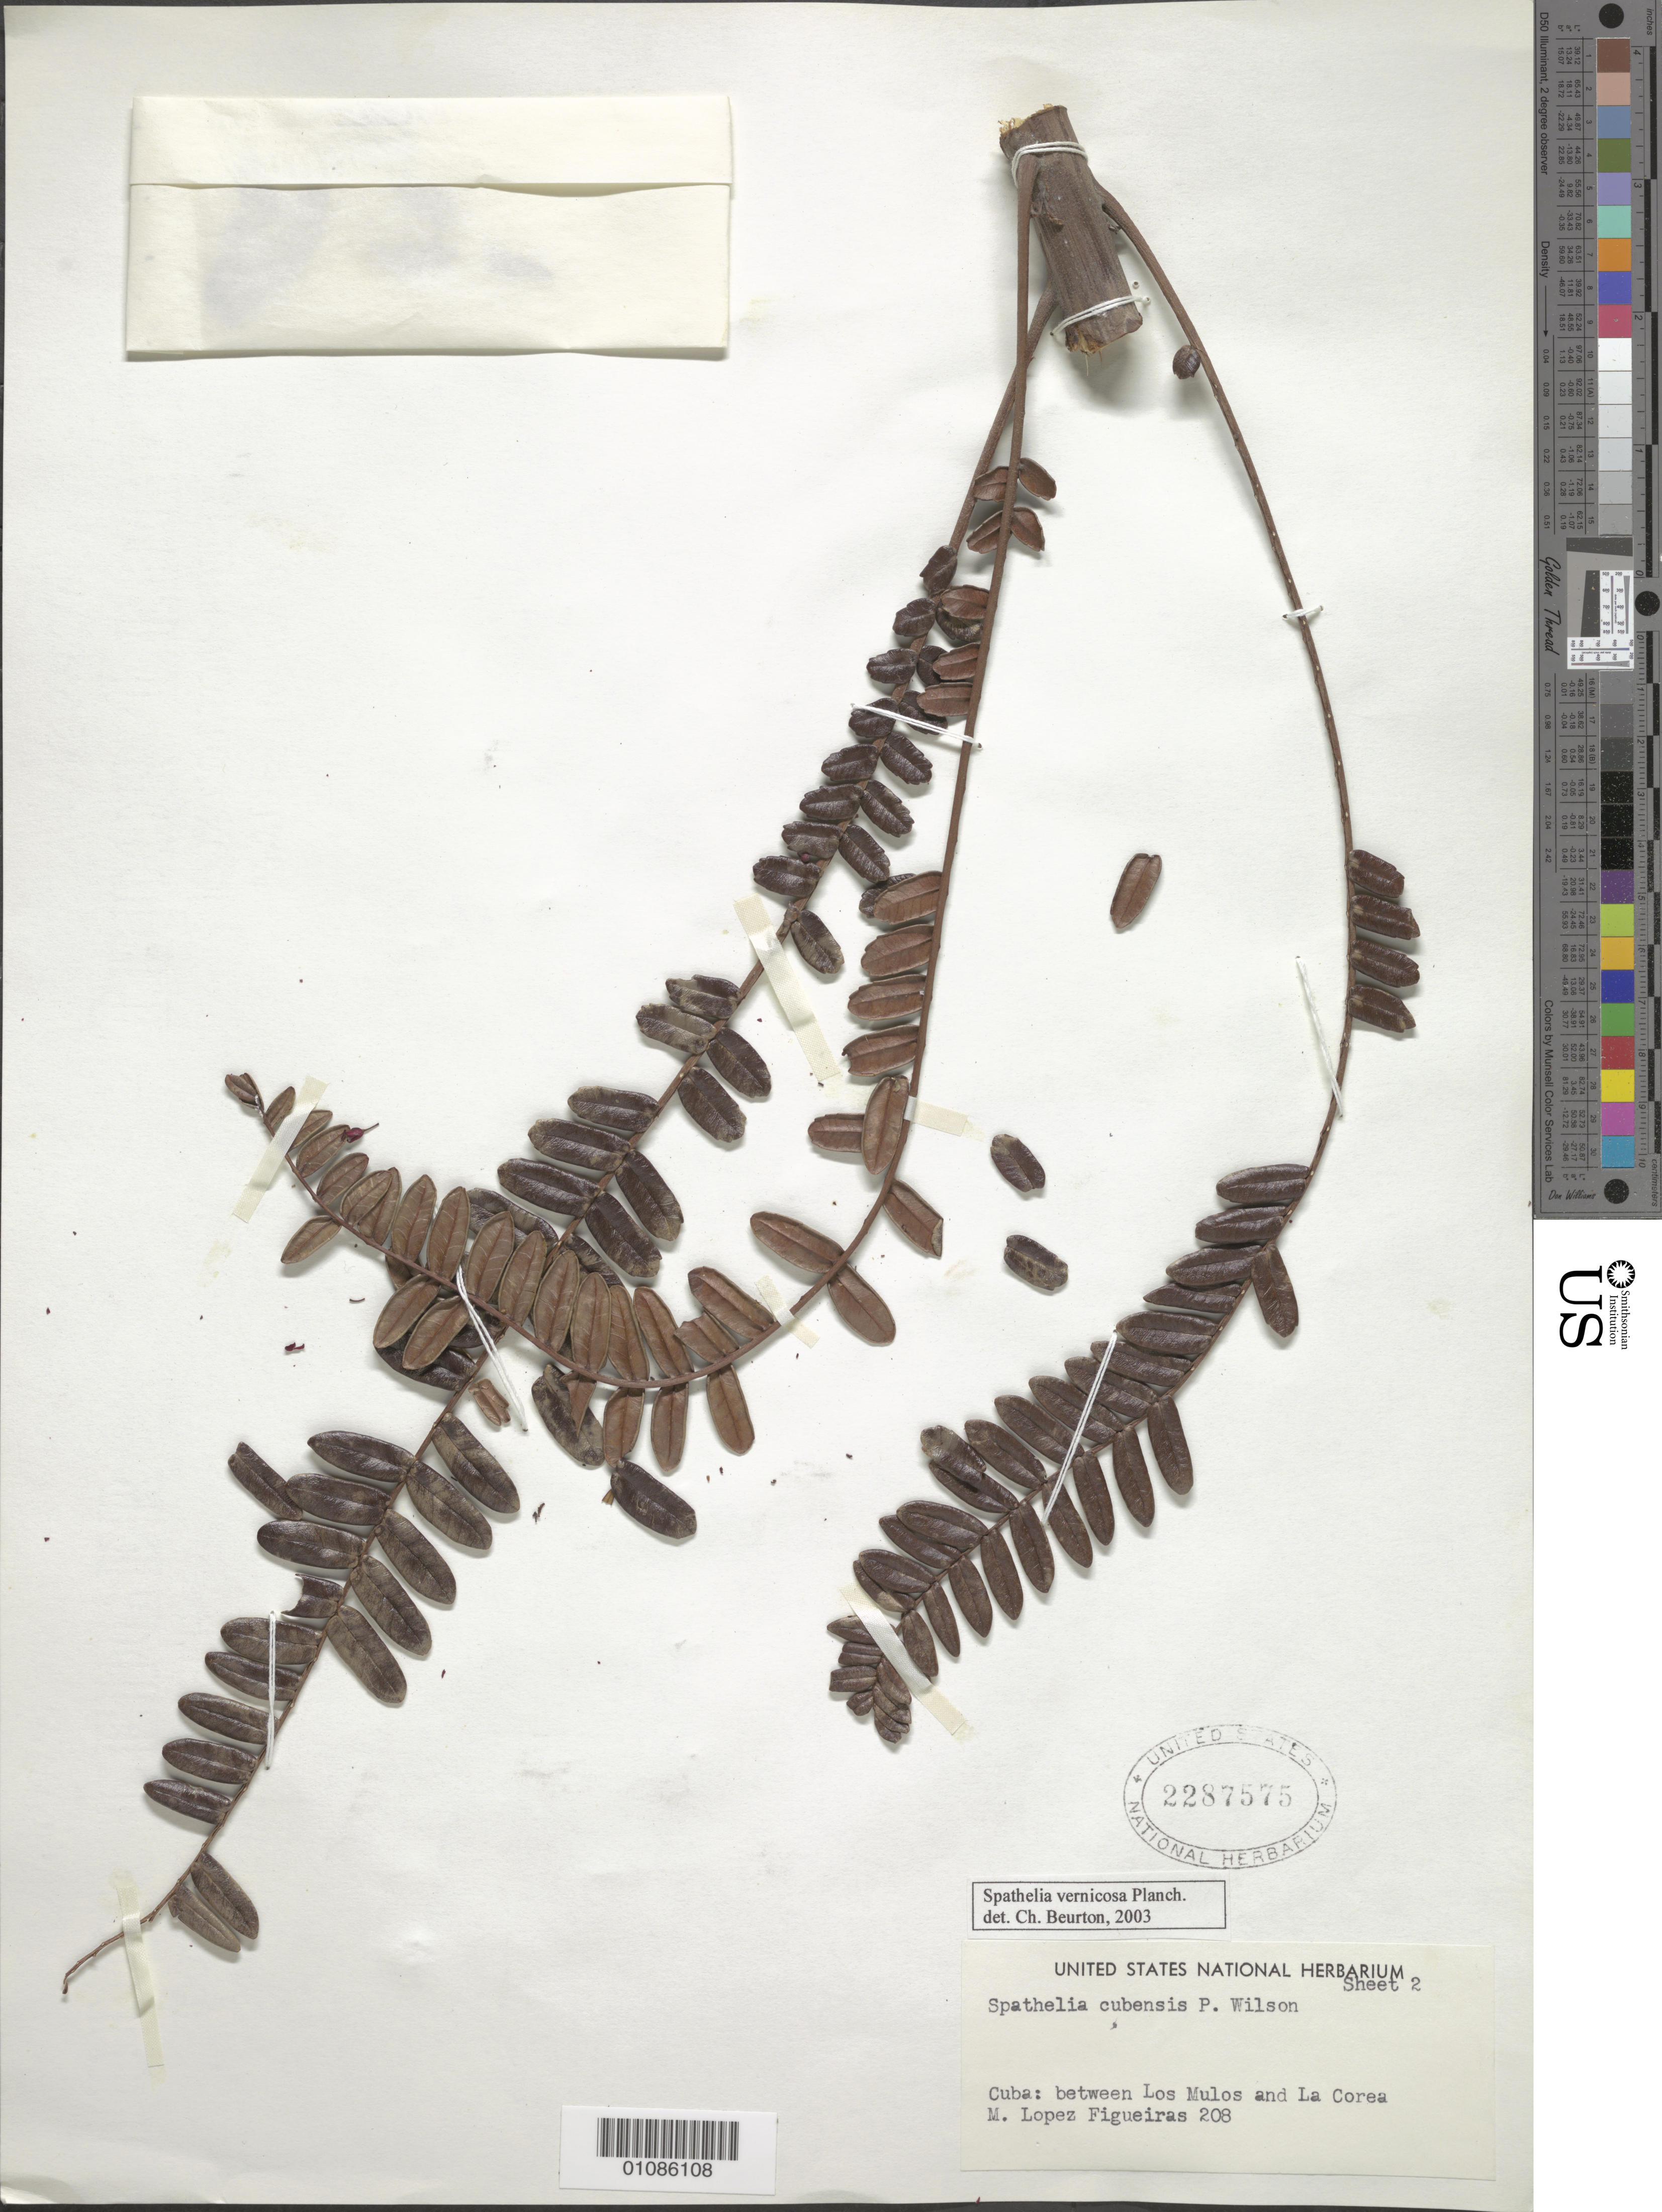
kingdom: Plantae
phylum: Tracheophyta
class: Magnoliopsida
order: Sapindales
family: Rutaceae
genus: Spathelia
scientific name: Spathelia cubensis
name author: P. Wilson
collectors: M. López Figueiras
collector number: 208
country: Cuba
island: Cuba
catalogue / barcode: US 2287575